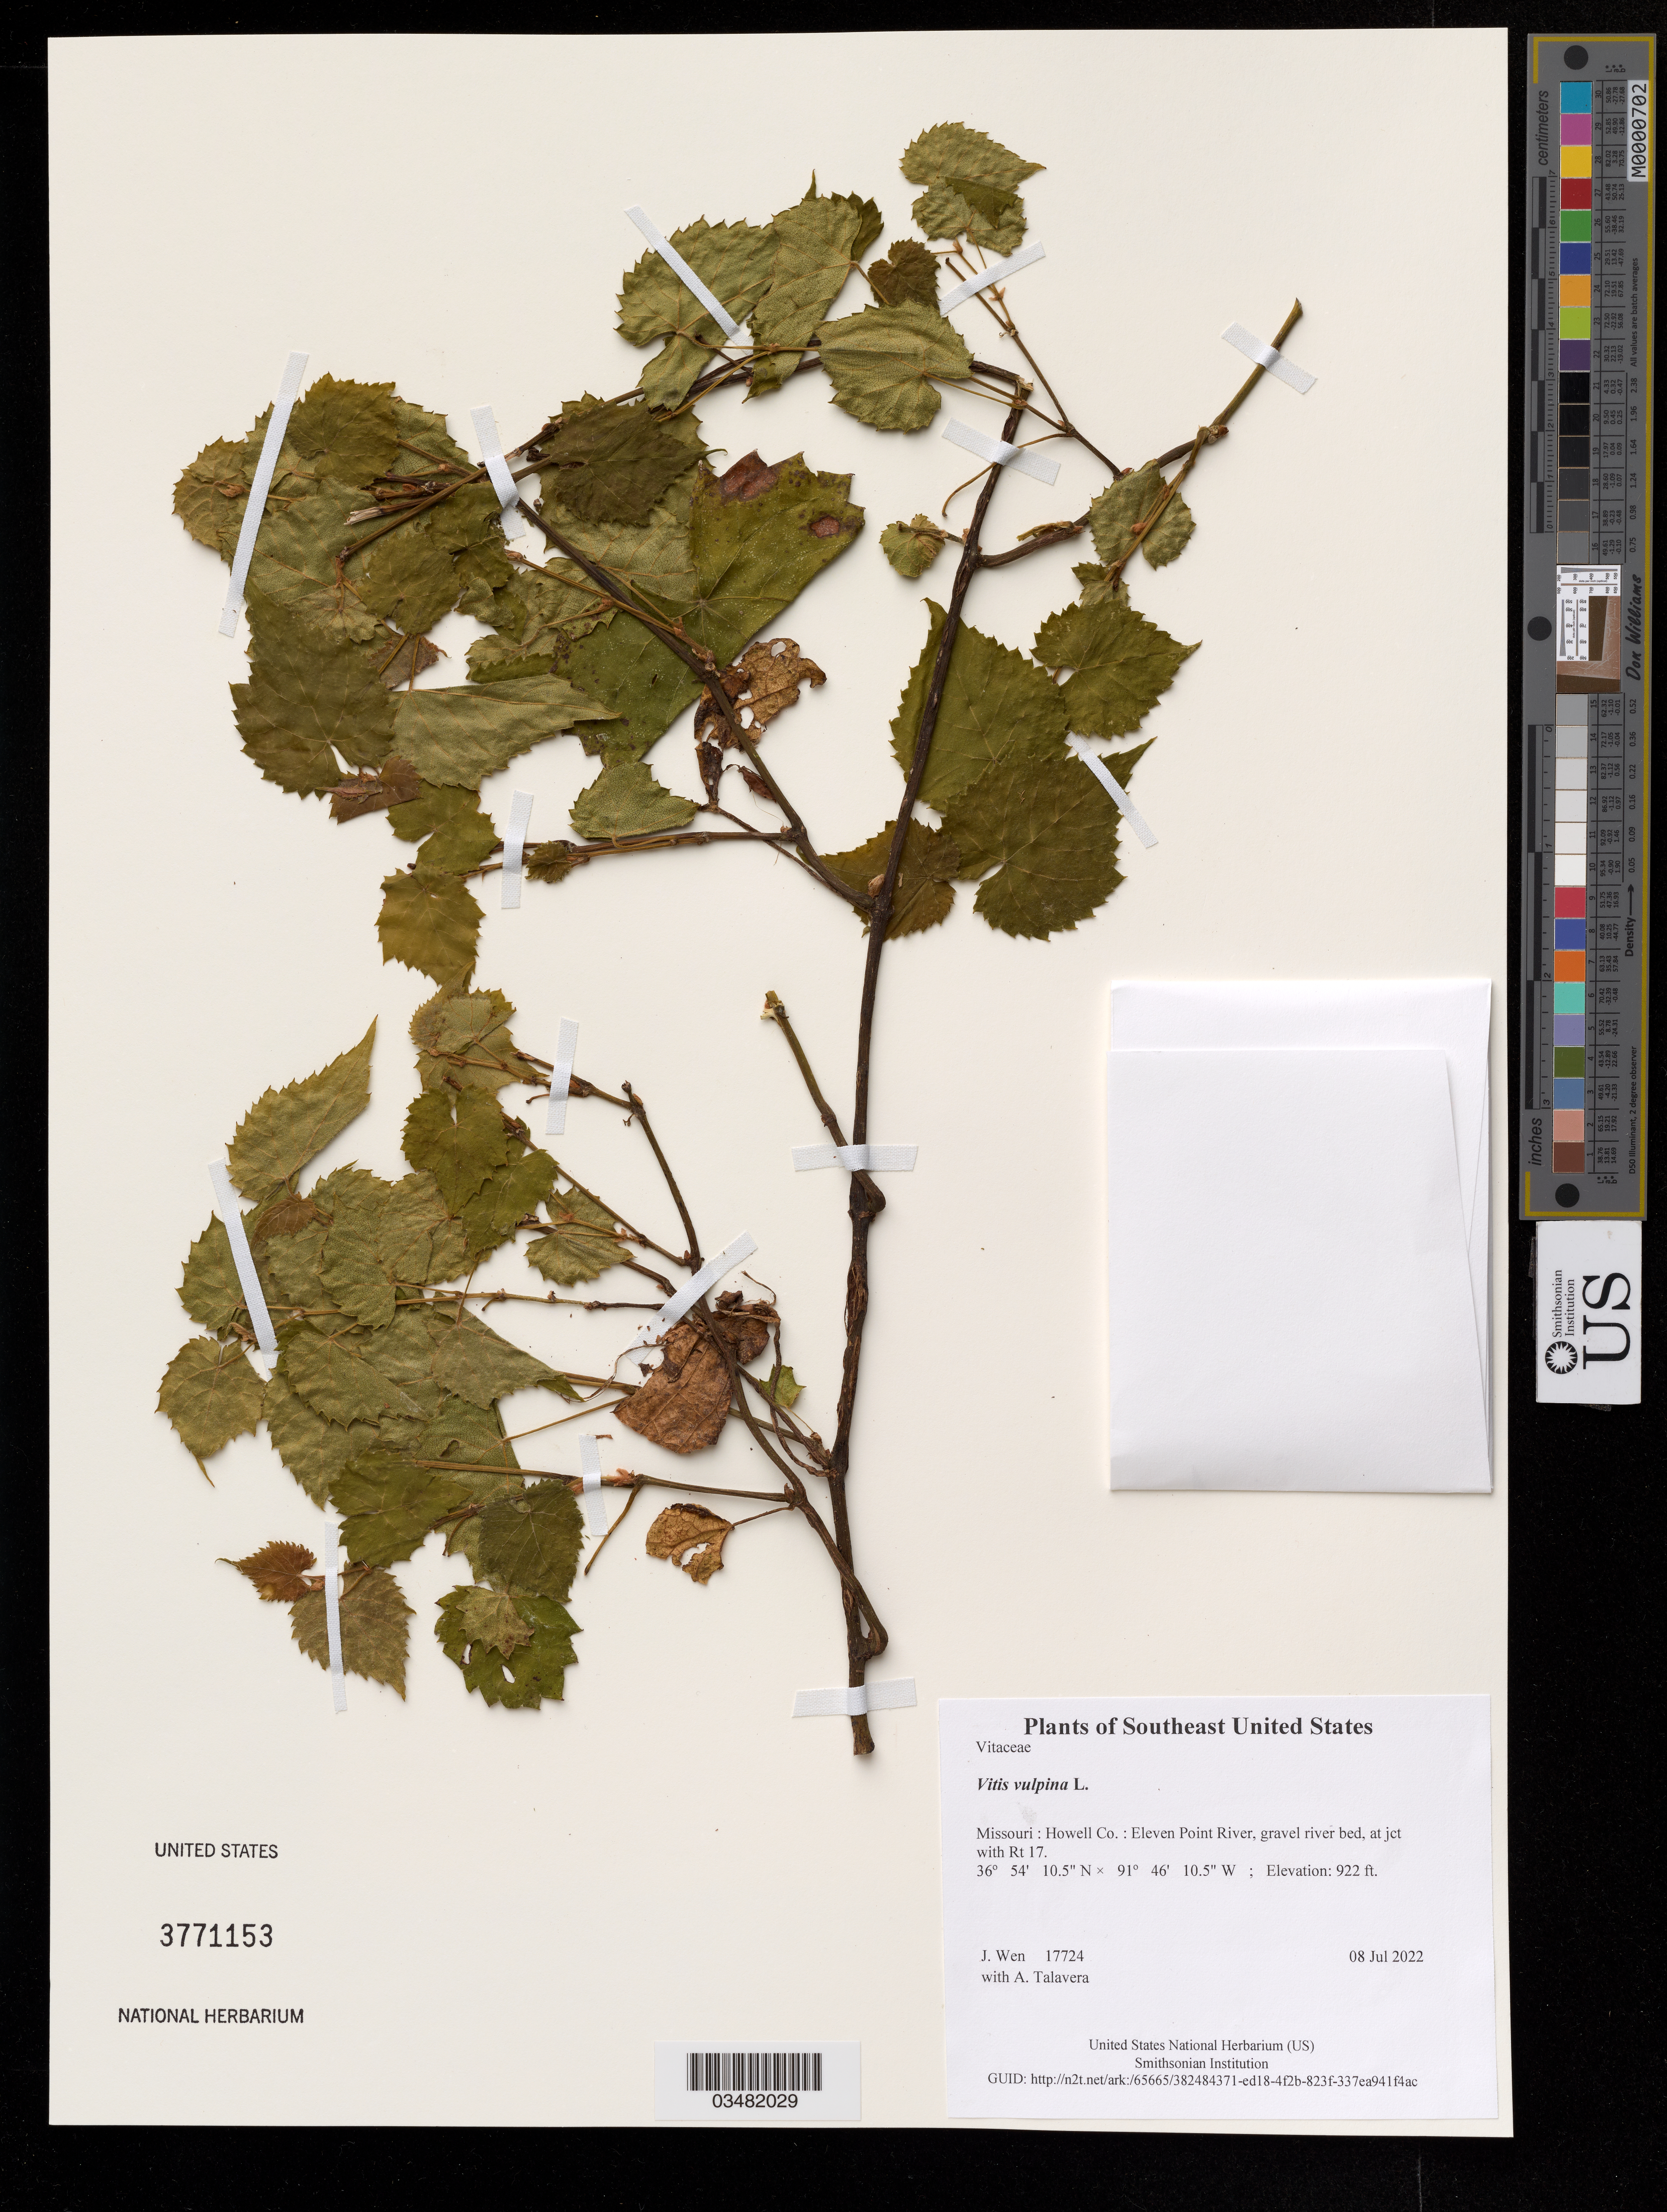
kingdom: Plantae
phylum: Tracheophyta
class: Magnoliopsida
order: Vitales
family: Vitaceae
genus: Vitis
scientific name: Vitis vulpina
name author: L.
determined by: Wen, Jun, (BOT), Smithsonian Institution - National Museum of Natural History (UNITED STATES)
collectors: J. Wen & A. Talavera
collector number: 17724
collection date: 2022-07-08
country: United States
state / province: Missouri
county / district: Howell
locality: Eleven Point River, gravel river bed, at jct with Rt 17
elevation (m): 281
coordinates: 36 54.175 N, 91 46.175 W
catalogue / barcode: US 3771153